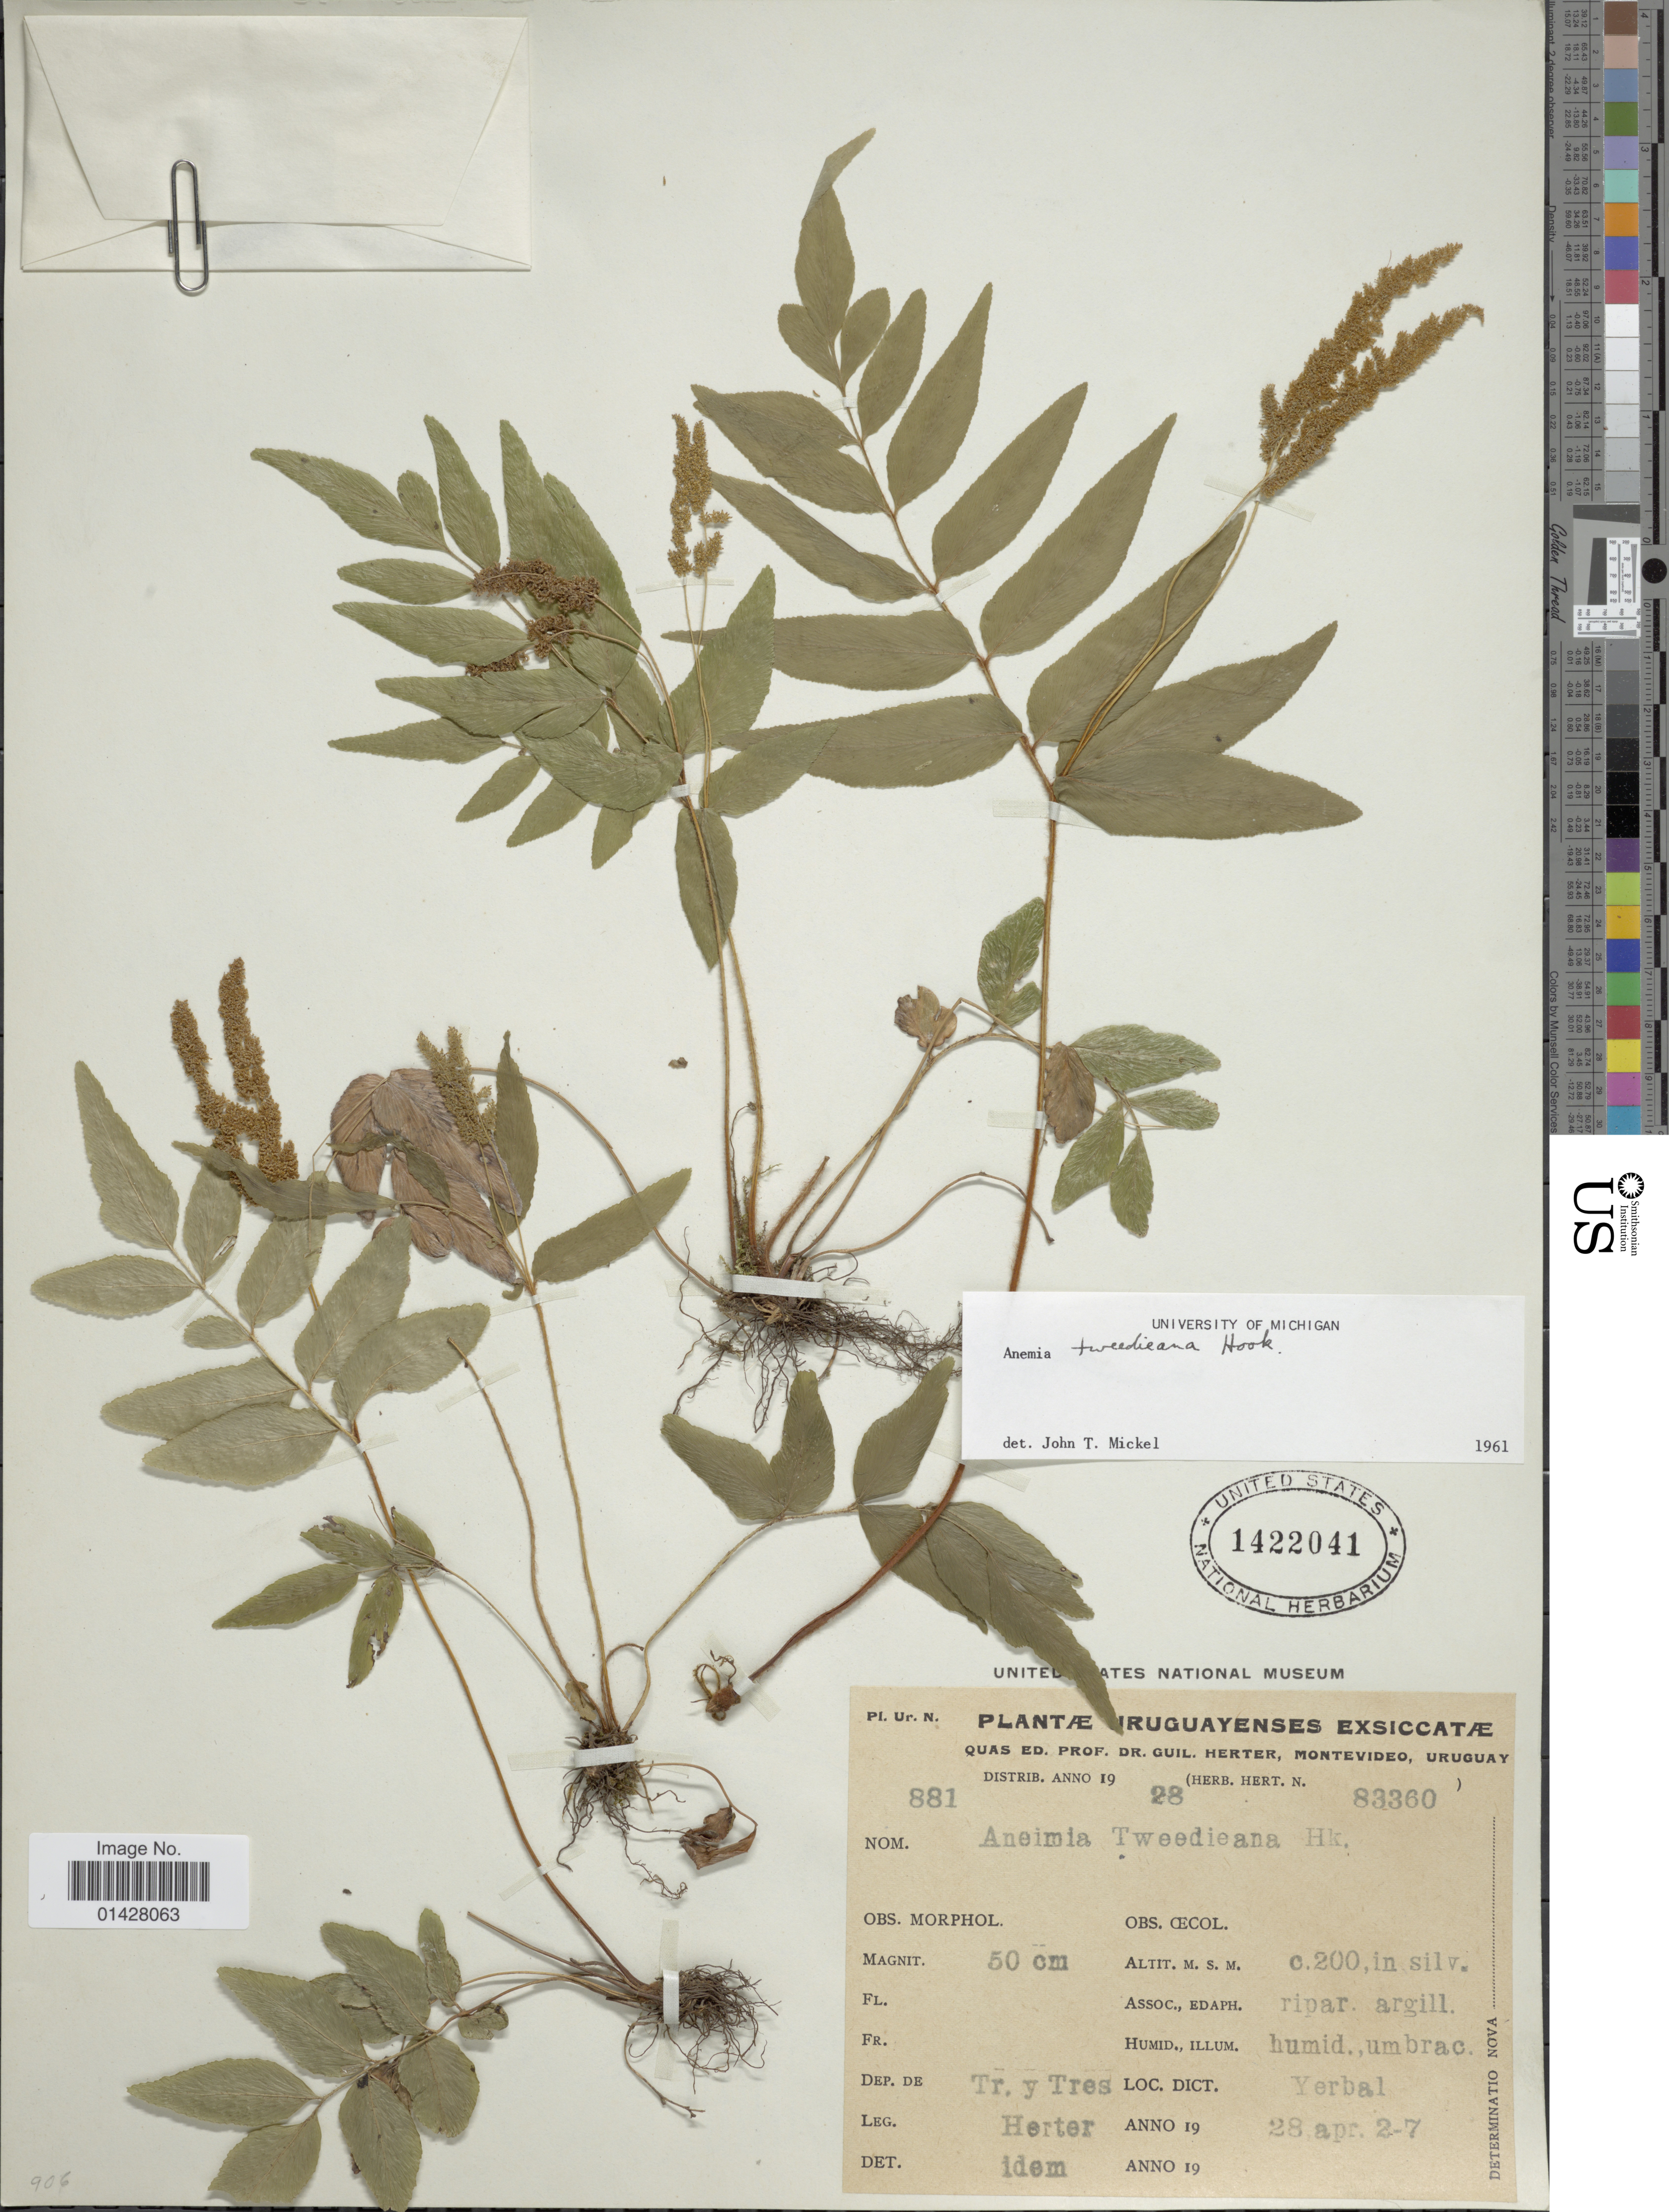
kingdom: Plantae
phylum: Tracheophyta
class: Polypodiopsida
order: Schizaeales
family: Anemiaceae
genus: Anemia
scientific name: Anemia phyllitidis var. tweedieana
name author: Hook.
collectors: W. G. Herter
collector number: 881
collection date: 1928-04-02/1928-04-07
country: Uruguay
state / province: Treinta y Tres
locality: Dep. de Tr. y Tres, Yerbal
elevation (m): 200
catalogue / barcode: US 1422041